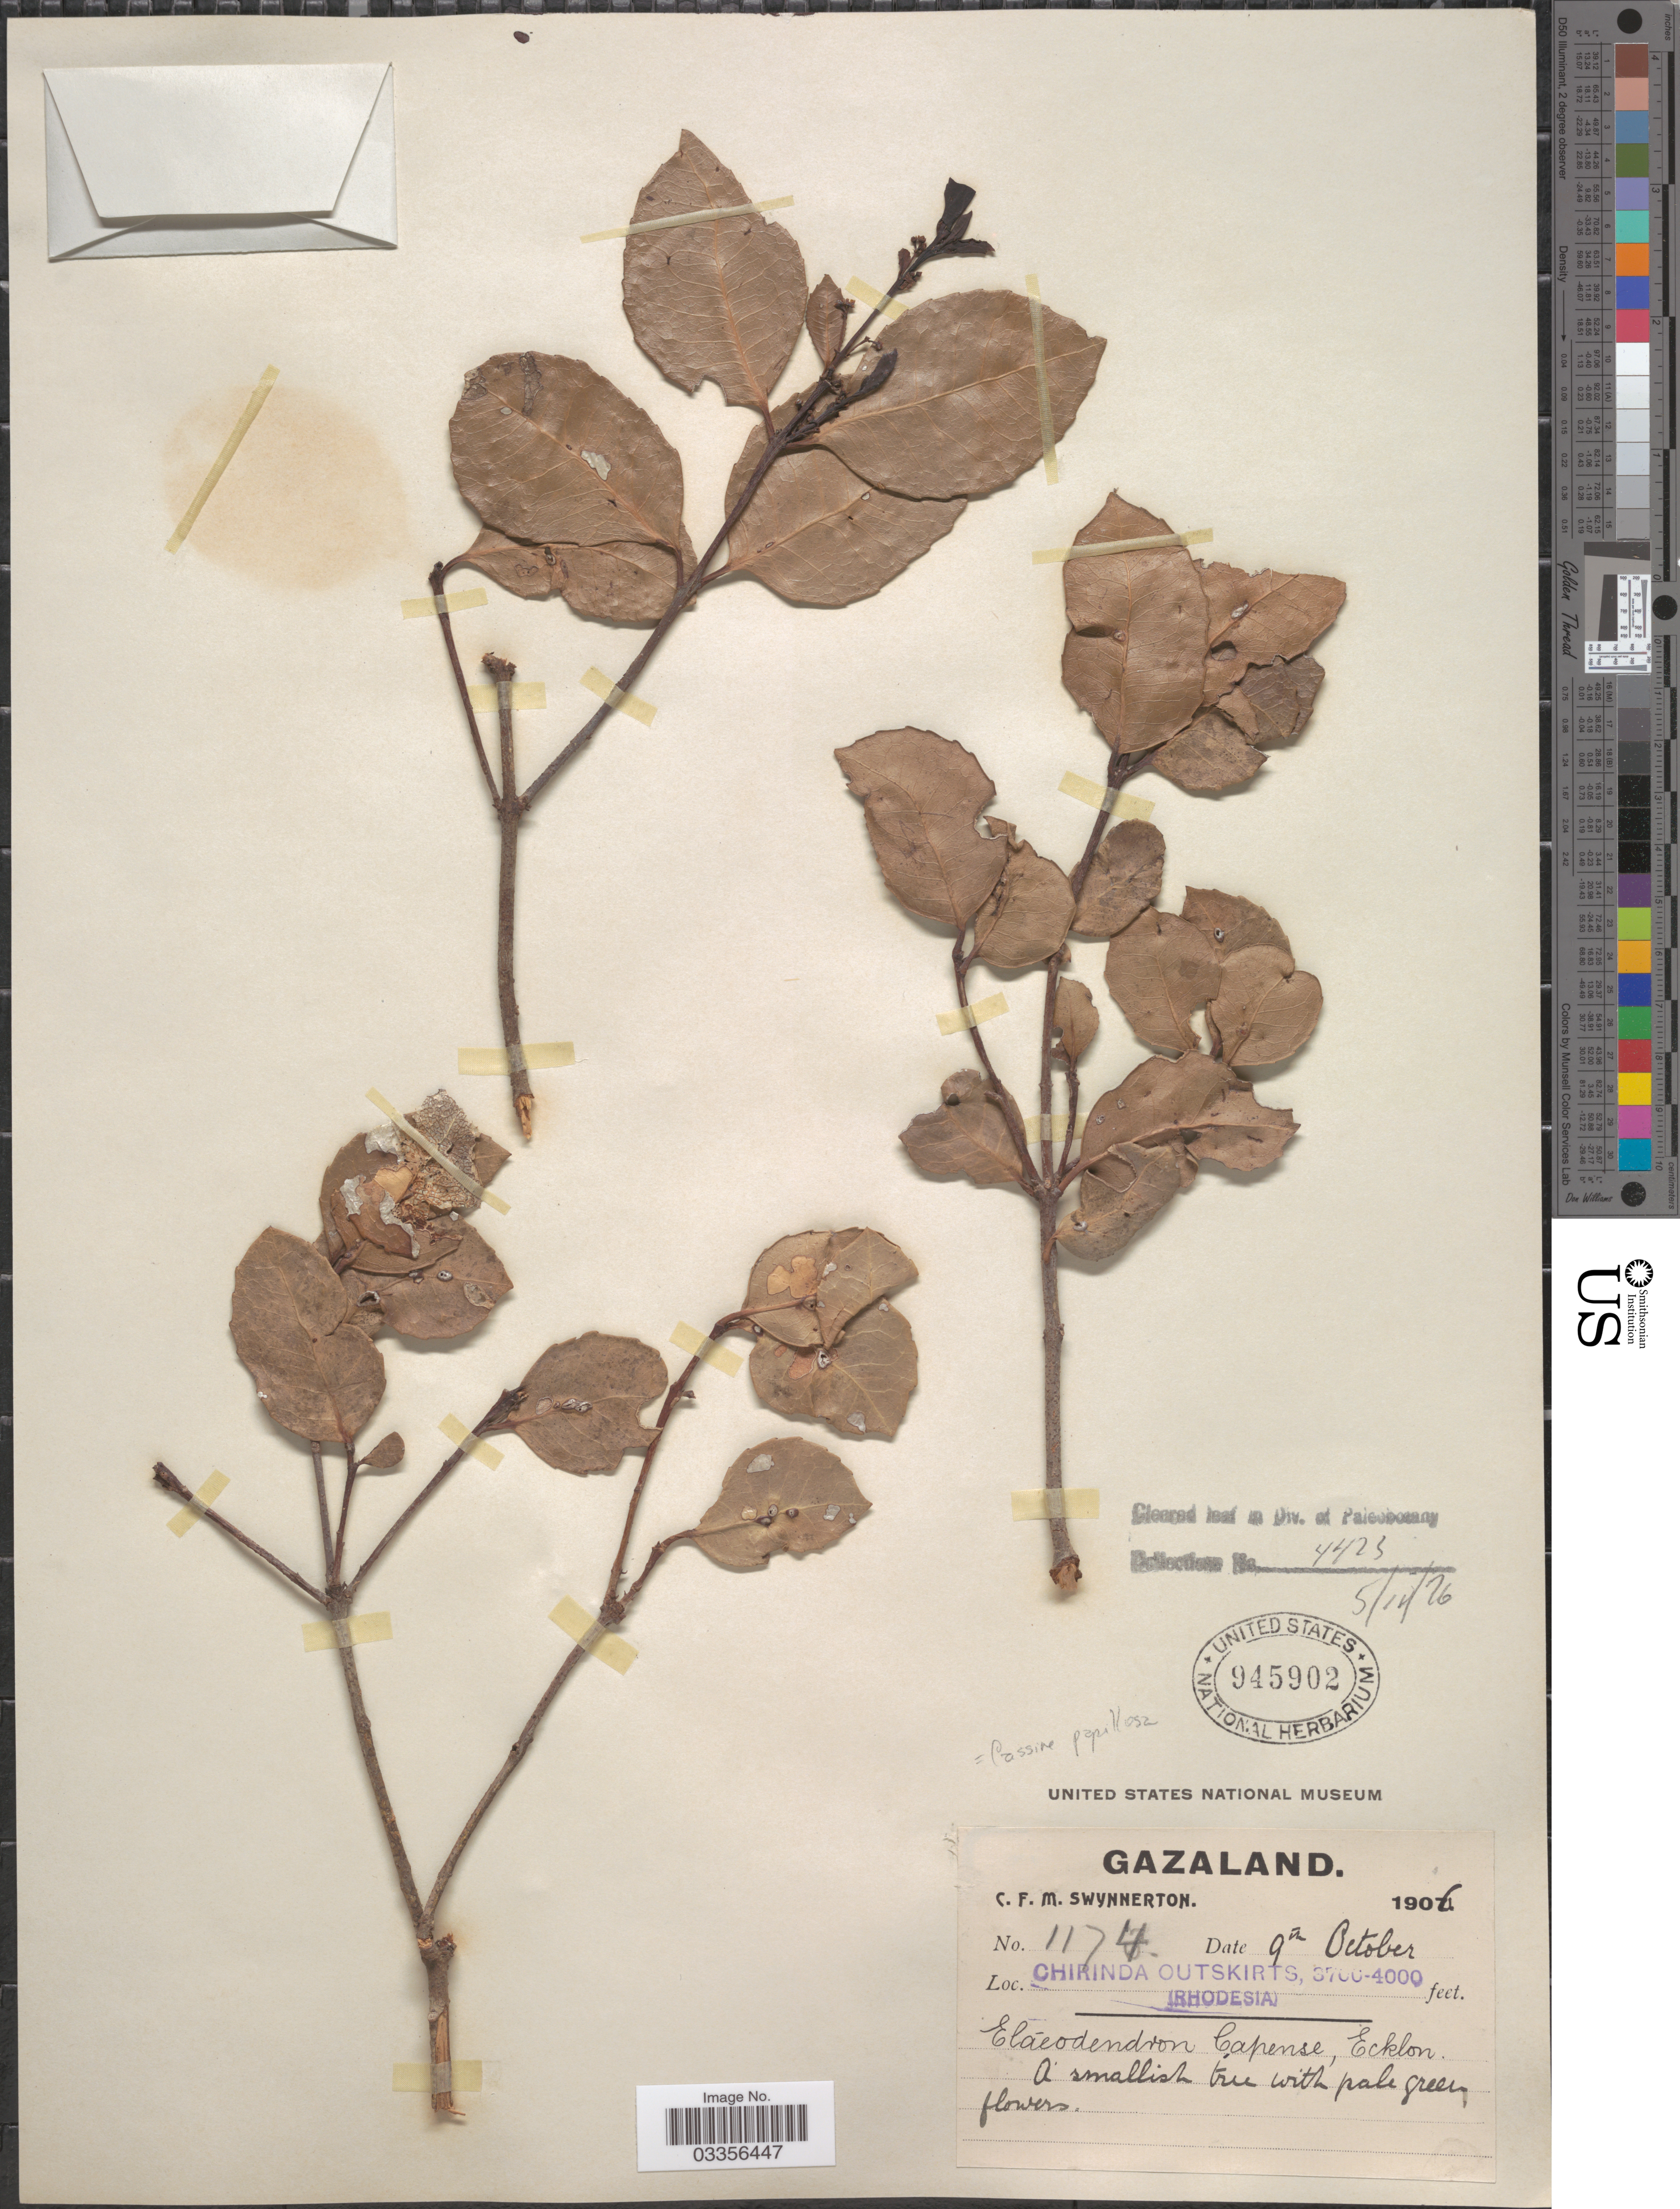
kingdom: Plantae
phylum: Tracheophyta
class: Magnoliopsida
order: Celastrales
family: Celastraceae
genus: Cassine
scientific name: Cassine papillosa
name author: (Hochst.) Kuntze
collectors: C. Swynnerton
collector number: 1174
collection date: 1906-10-09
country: Zimbabwe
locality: Gazaland, Chirinda Outskirts (Rhodesia).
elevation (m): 1128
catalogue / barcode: US 945902